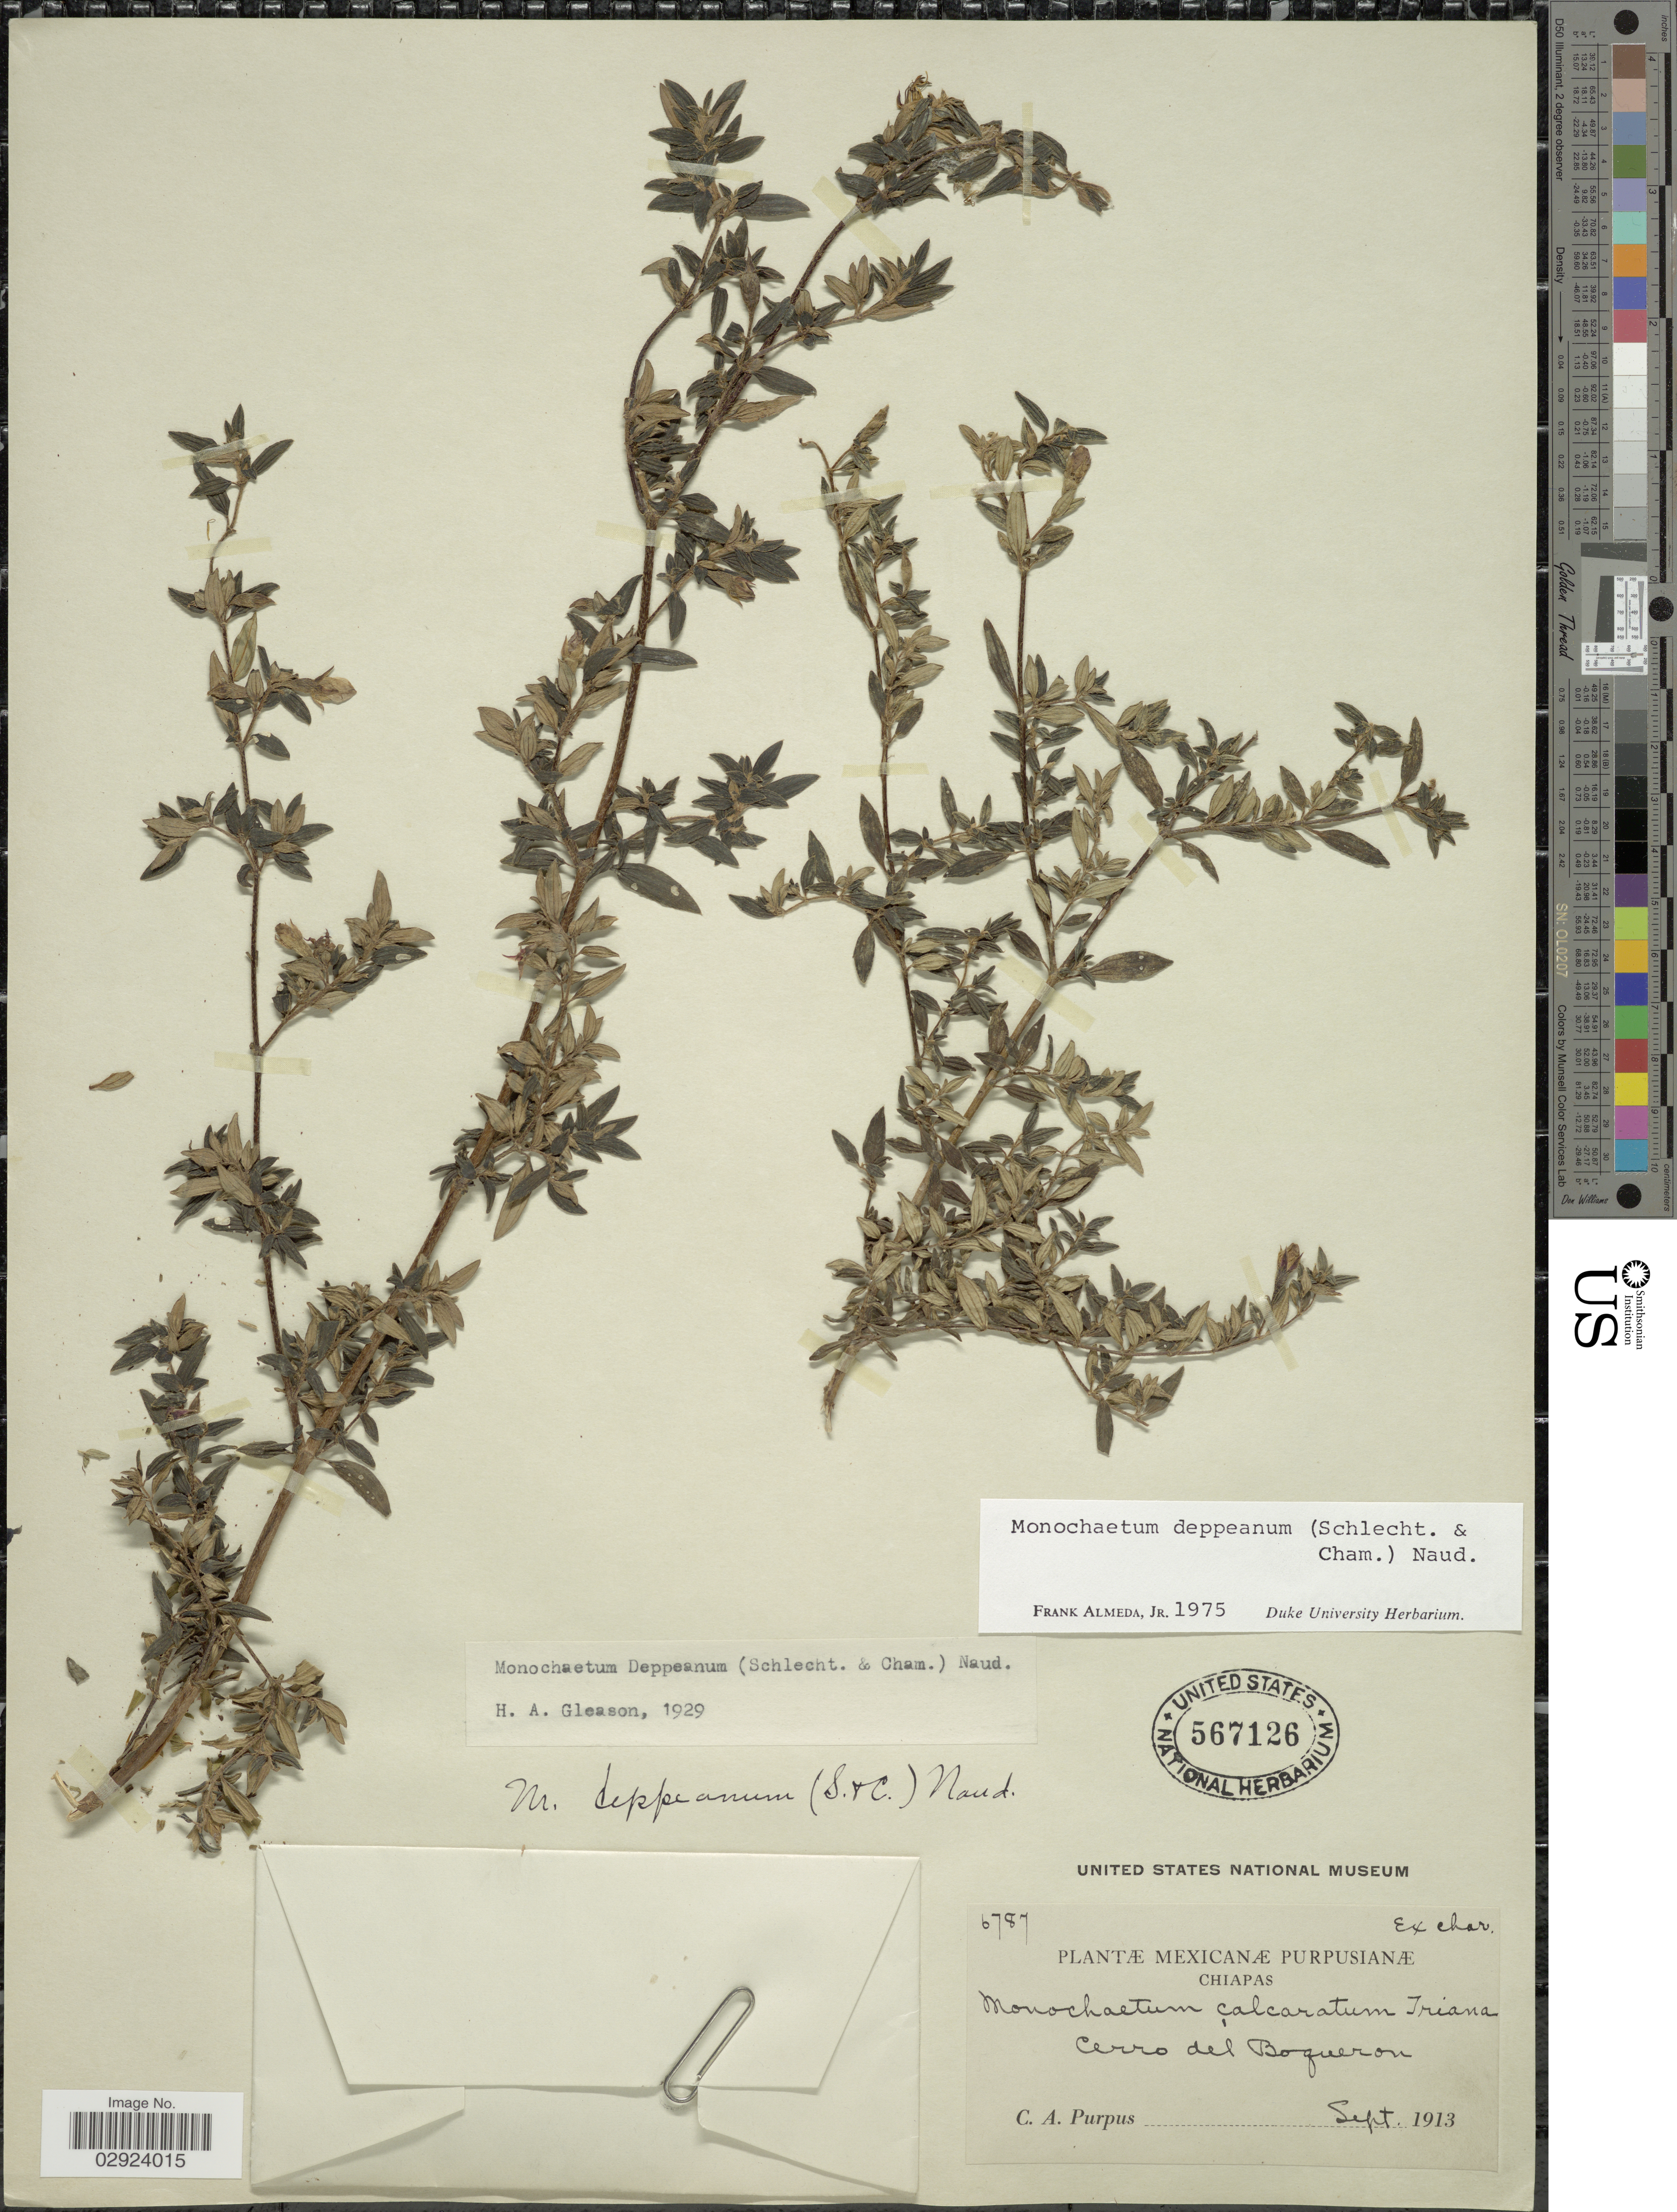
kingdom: Plantae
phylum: Tracheophyta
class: Magnoliopsida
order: Myrtales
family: Melastomataceae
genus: Monochaetum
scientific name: Monochaetum deppeanum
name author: (Schltdl. & Cham.) Naudin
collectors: C. A. Purpus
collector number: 6787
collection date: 1913-09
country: Mexico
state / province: Chiapas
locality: Cerro del Boqueron.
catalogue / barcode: US 567126